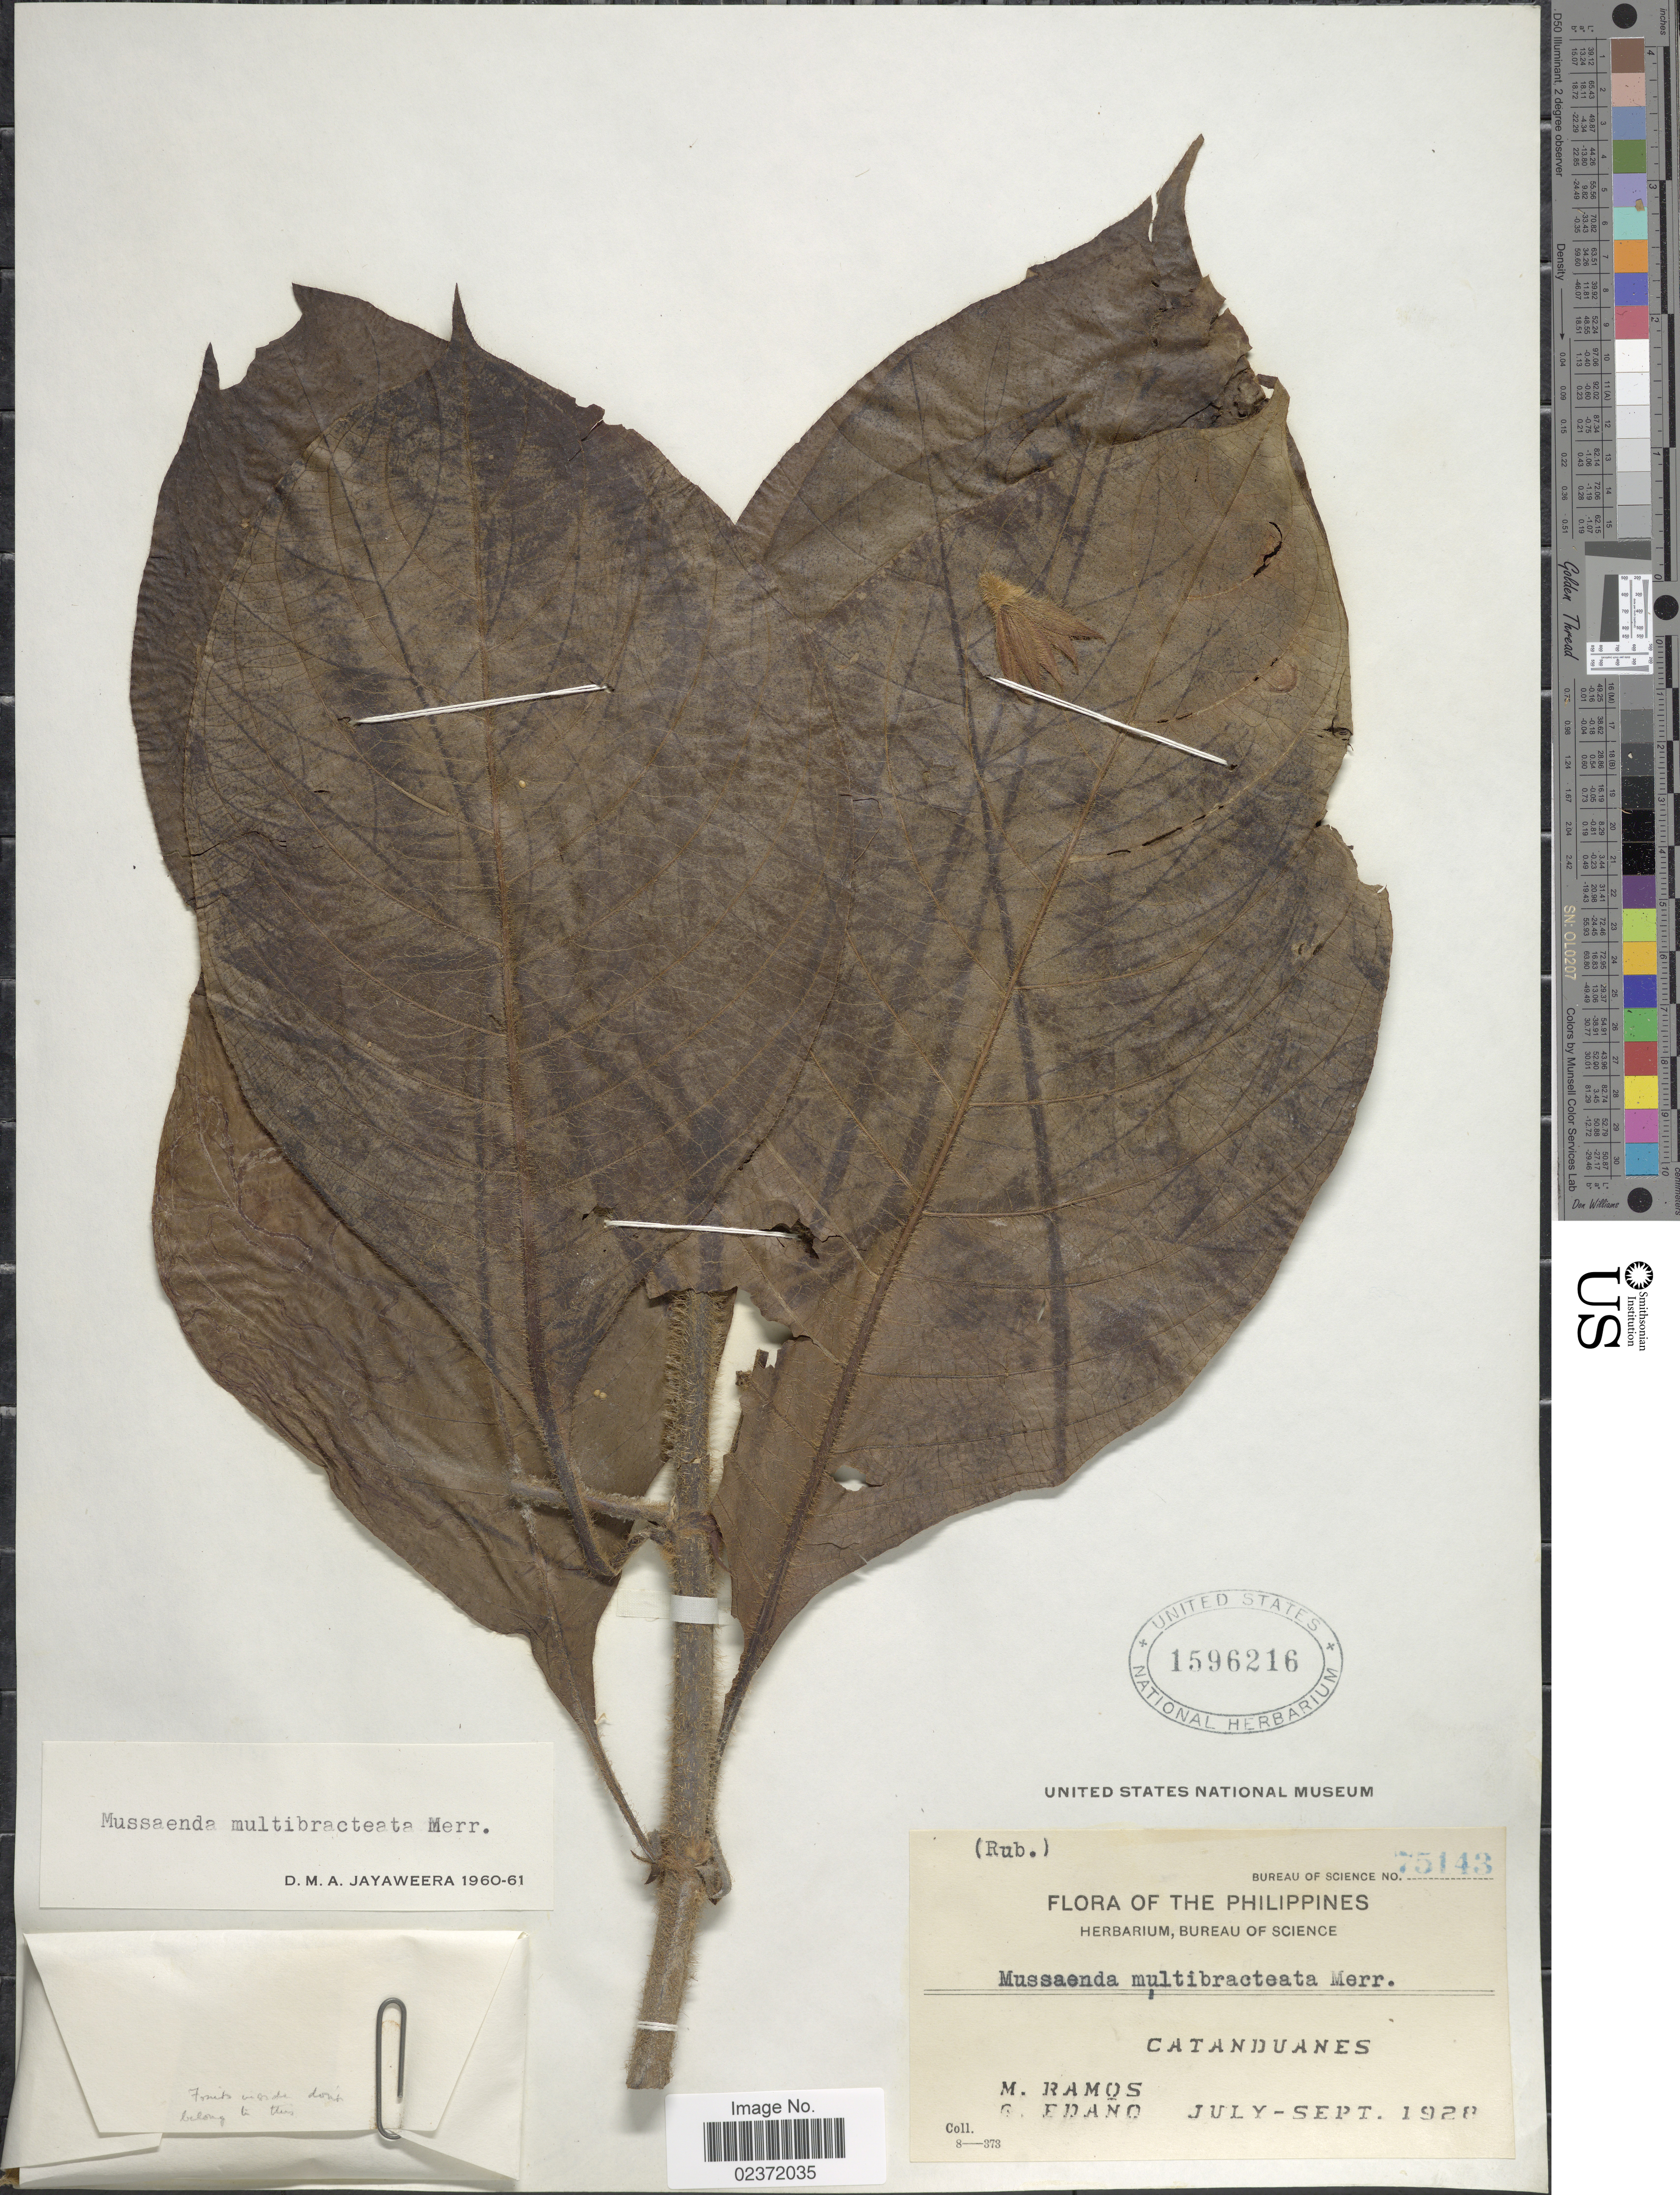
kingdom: Plantae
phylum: Tracheophyta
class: Magnoliopsida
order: Gentianales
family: Rubiaceae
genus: Mussaenda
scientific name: Mussaenda multibracteata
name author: Merr.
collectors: M. Ramos & G. Edaño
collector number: Bureau of Science 75143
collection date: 1928-07/1928-09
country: Philippines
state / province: Bicol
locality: Catanduanes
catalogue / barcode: US 1596216